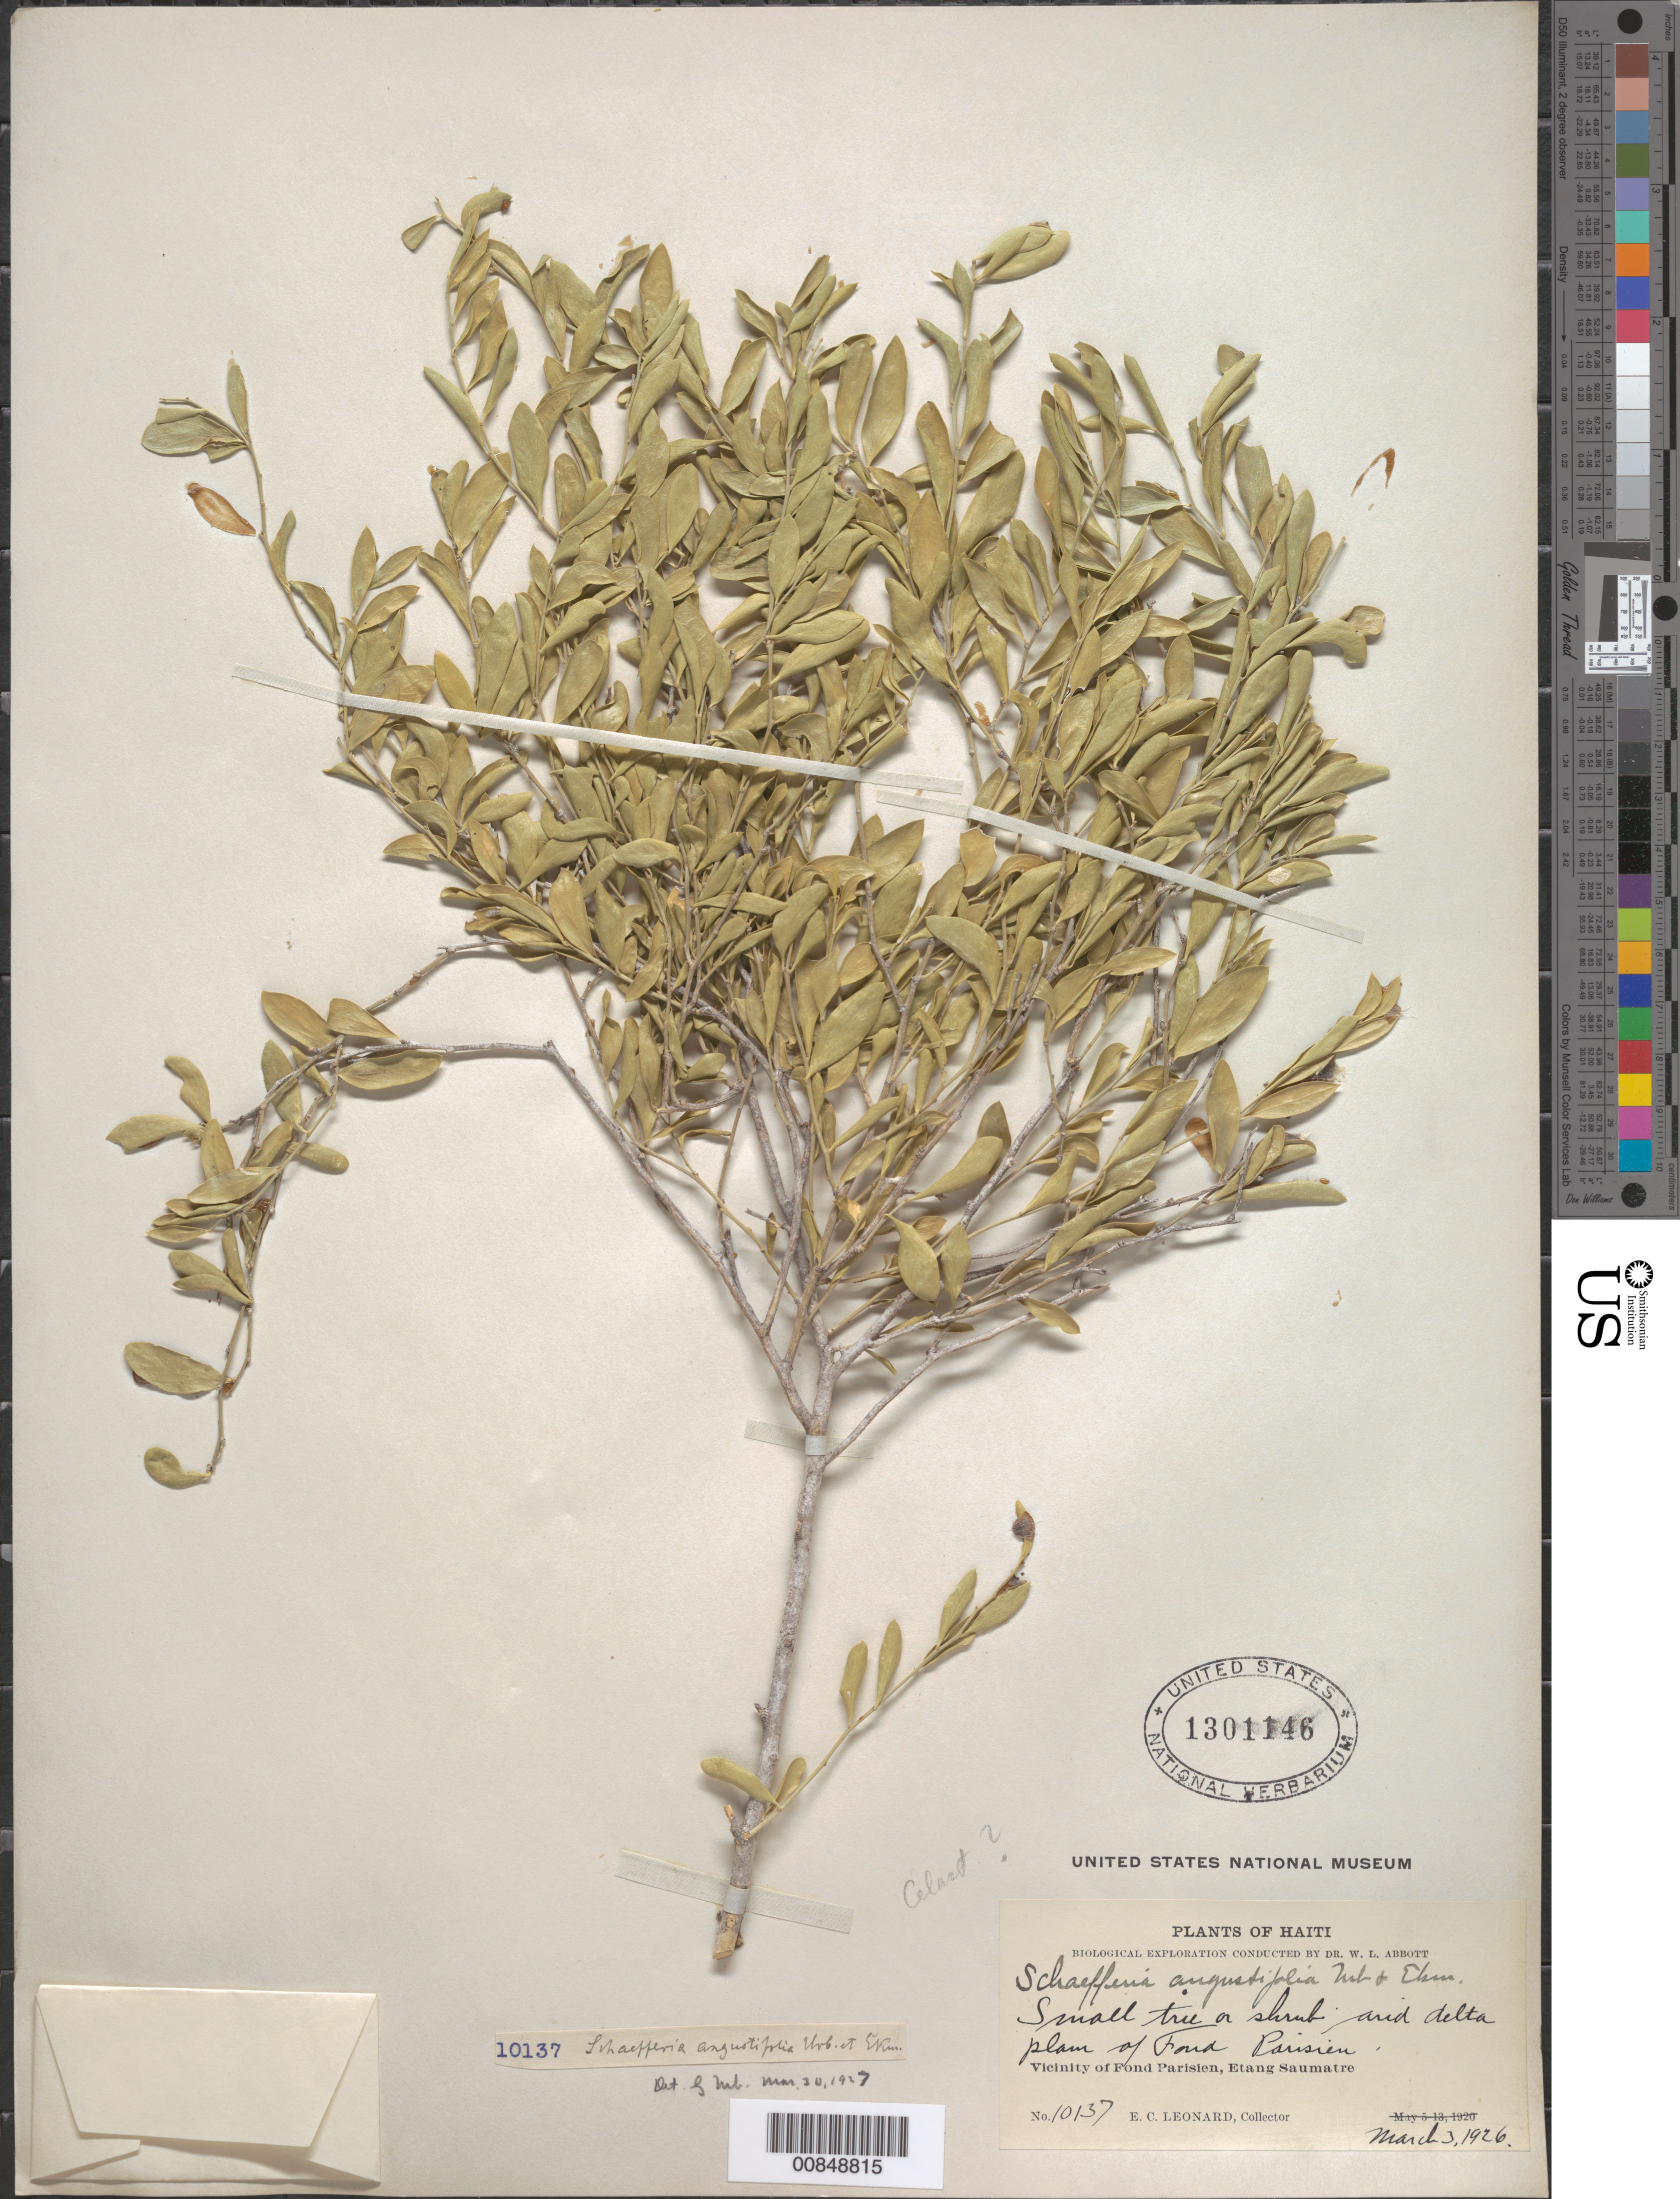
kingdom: Plantae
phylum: Tracheophyta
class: Magnoliopsida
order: Celastrales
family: Celastraceae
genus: Schaefferia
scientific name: Schaefferia angustifolia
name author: Urb. & Ekman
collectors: E. C. Leonard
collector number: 10137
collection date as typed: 03 Mar 1926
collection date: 1926-03-03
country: Haiti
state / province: Ouest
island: Hispaniola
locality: Vicinity of Fond Parisien, Etang Saumatre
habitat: Arid delta plain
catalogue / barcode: US 1301146